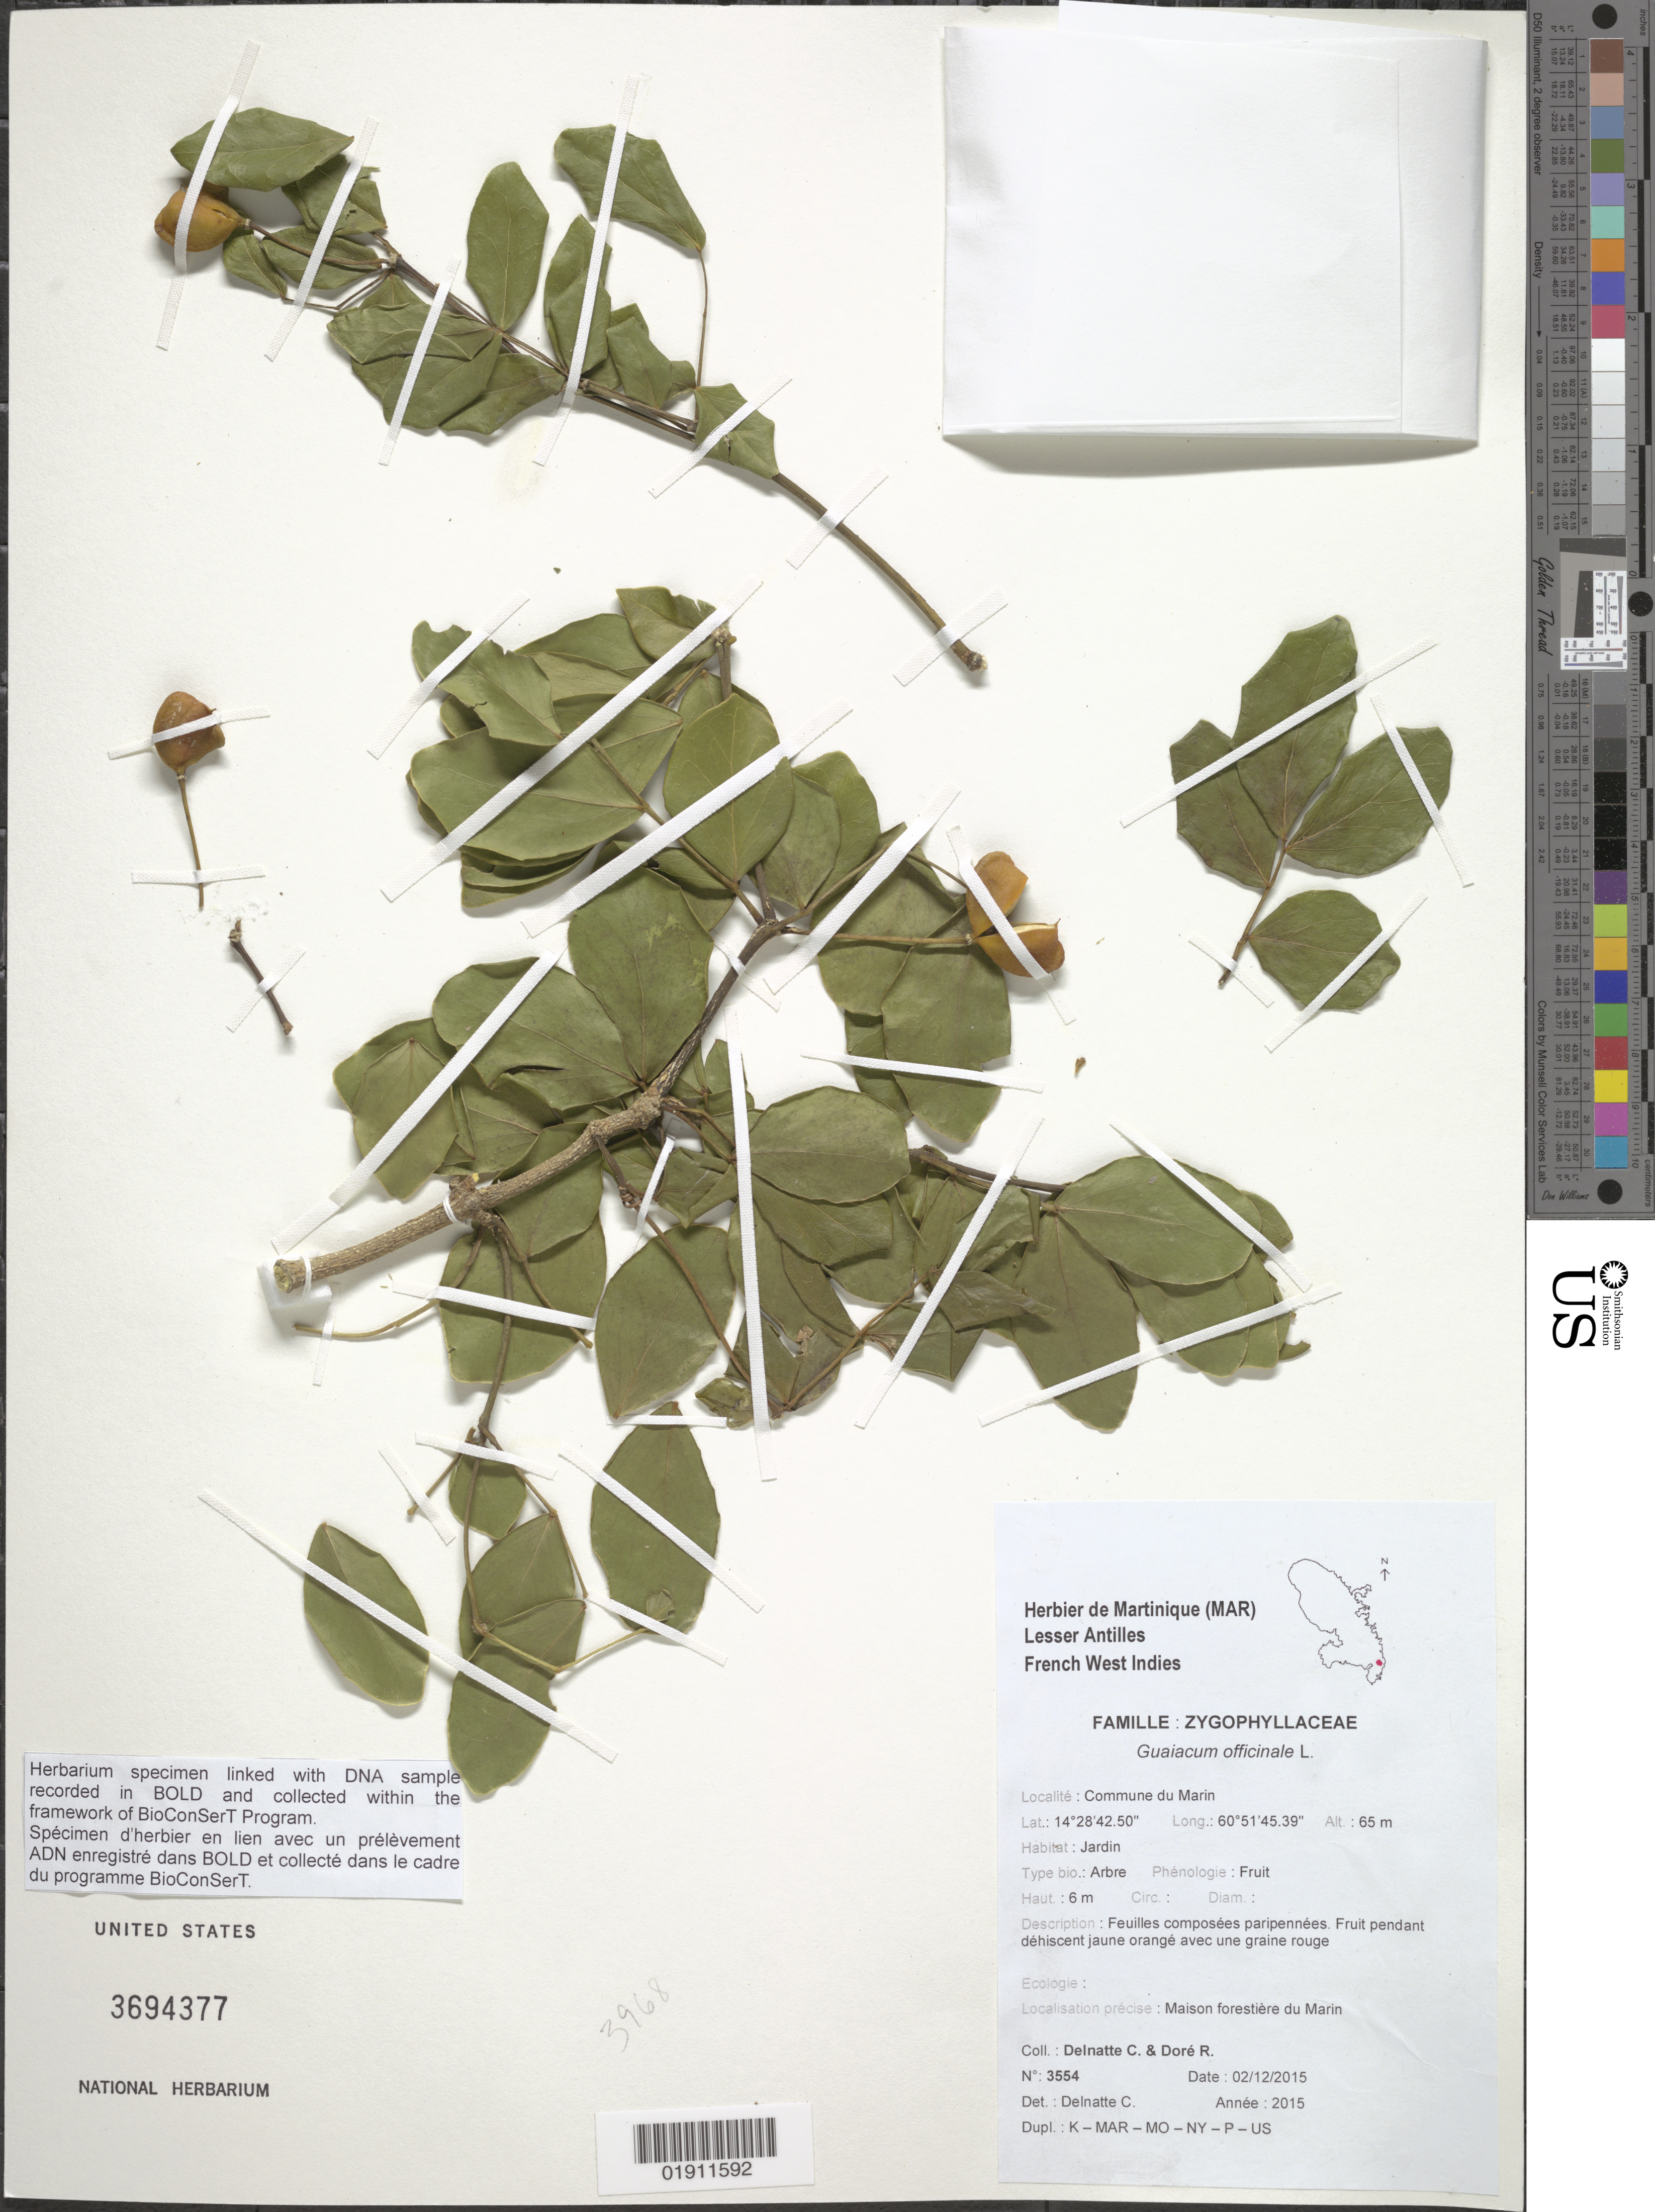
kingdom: Plantae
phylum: Tracheophyta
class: Magnoliopsida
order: Zygophyllales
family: Zygophyllaceae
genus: Guaiacum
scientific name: Guaiacum officinale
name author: L.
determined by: Delnatte, C.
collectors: C. Delnatte & R. Dore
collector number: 3554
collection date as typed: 02/12/2015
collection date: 2015-12-02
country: Martinique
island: Martinique I.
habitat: Jardin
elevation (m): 65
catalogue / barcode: US 3694377